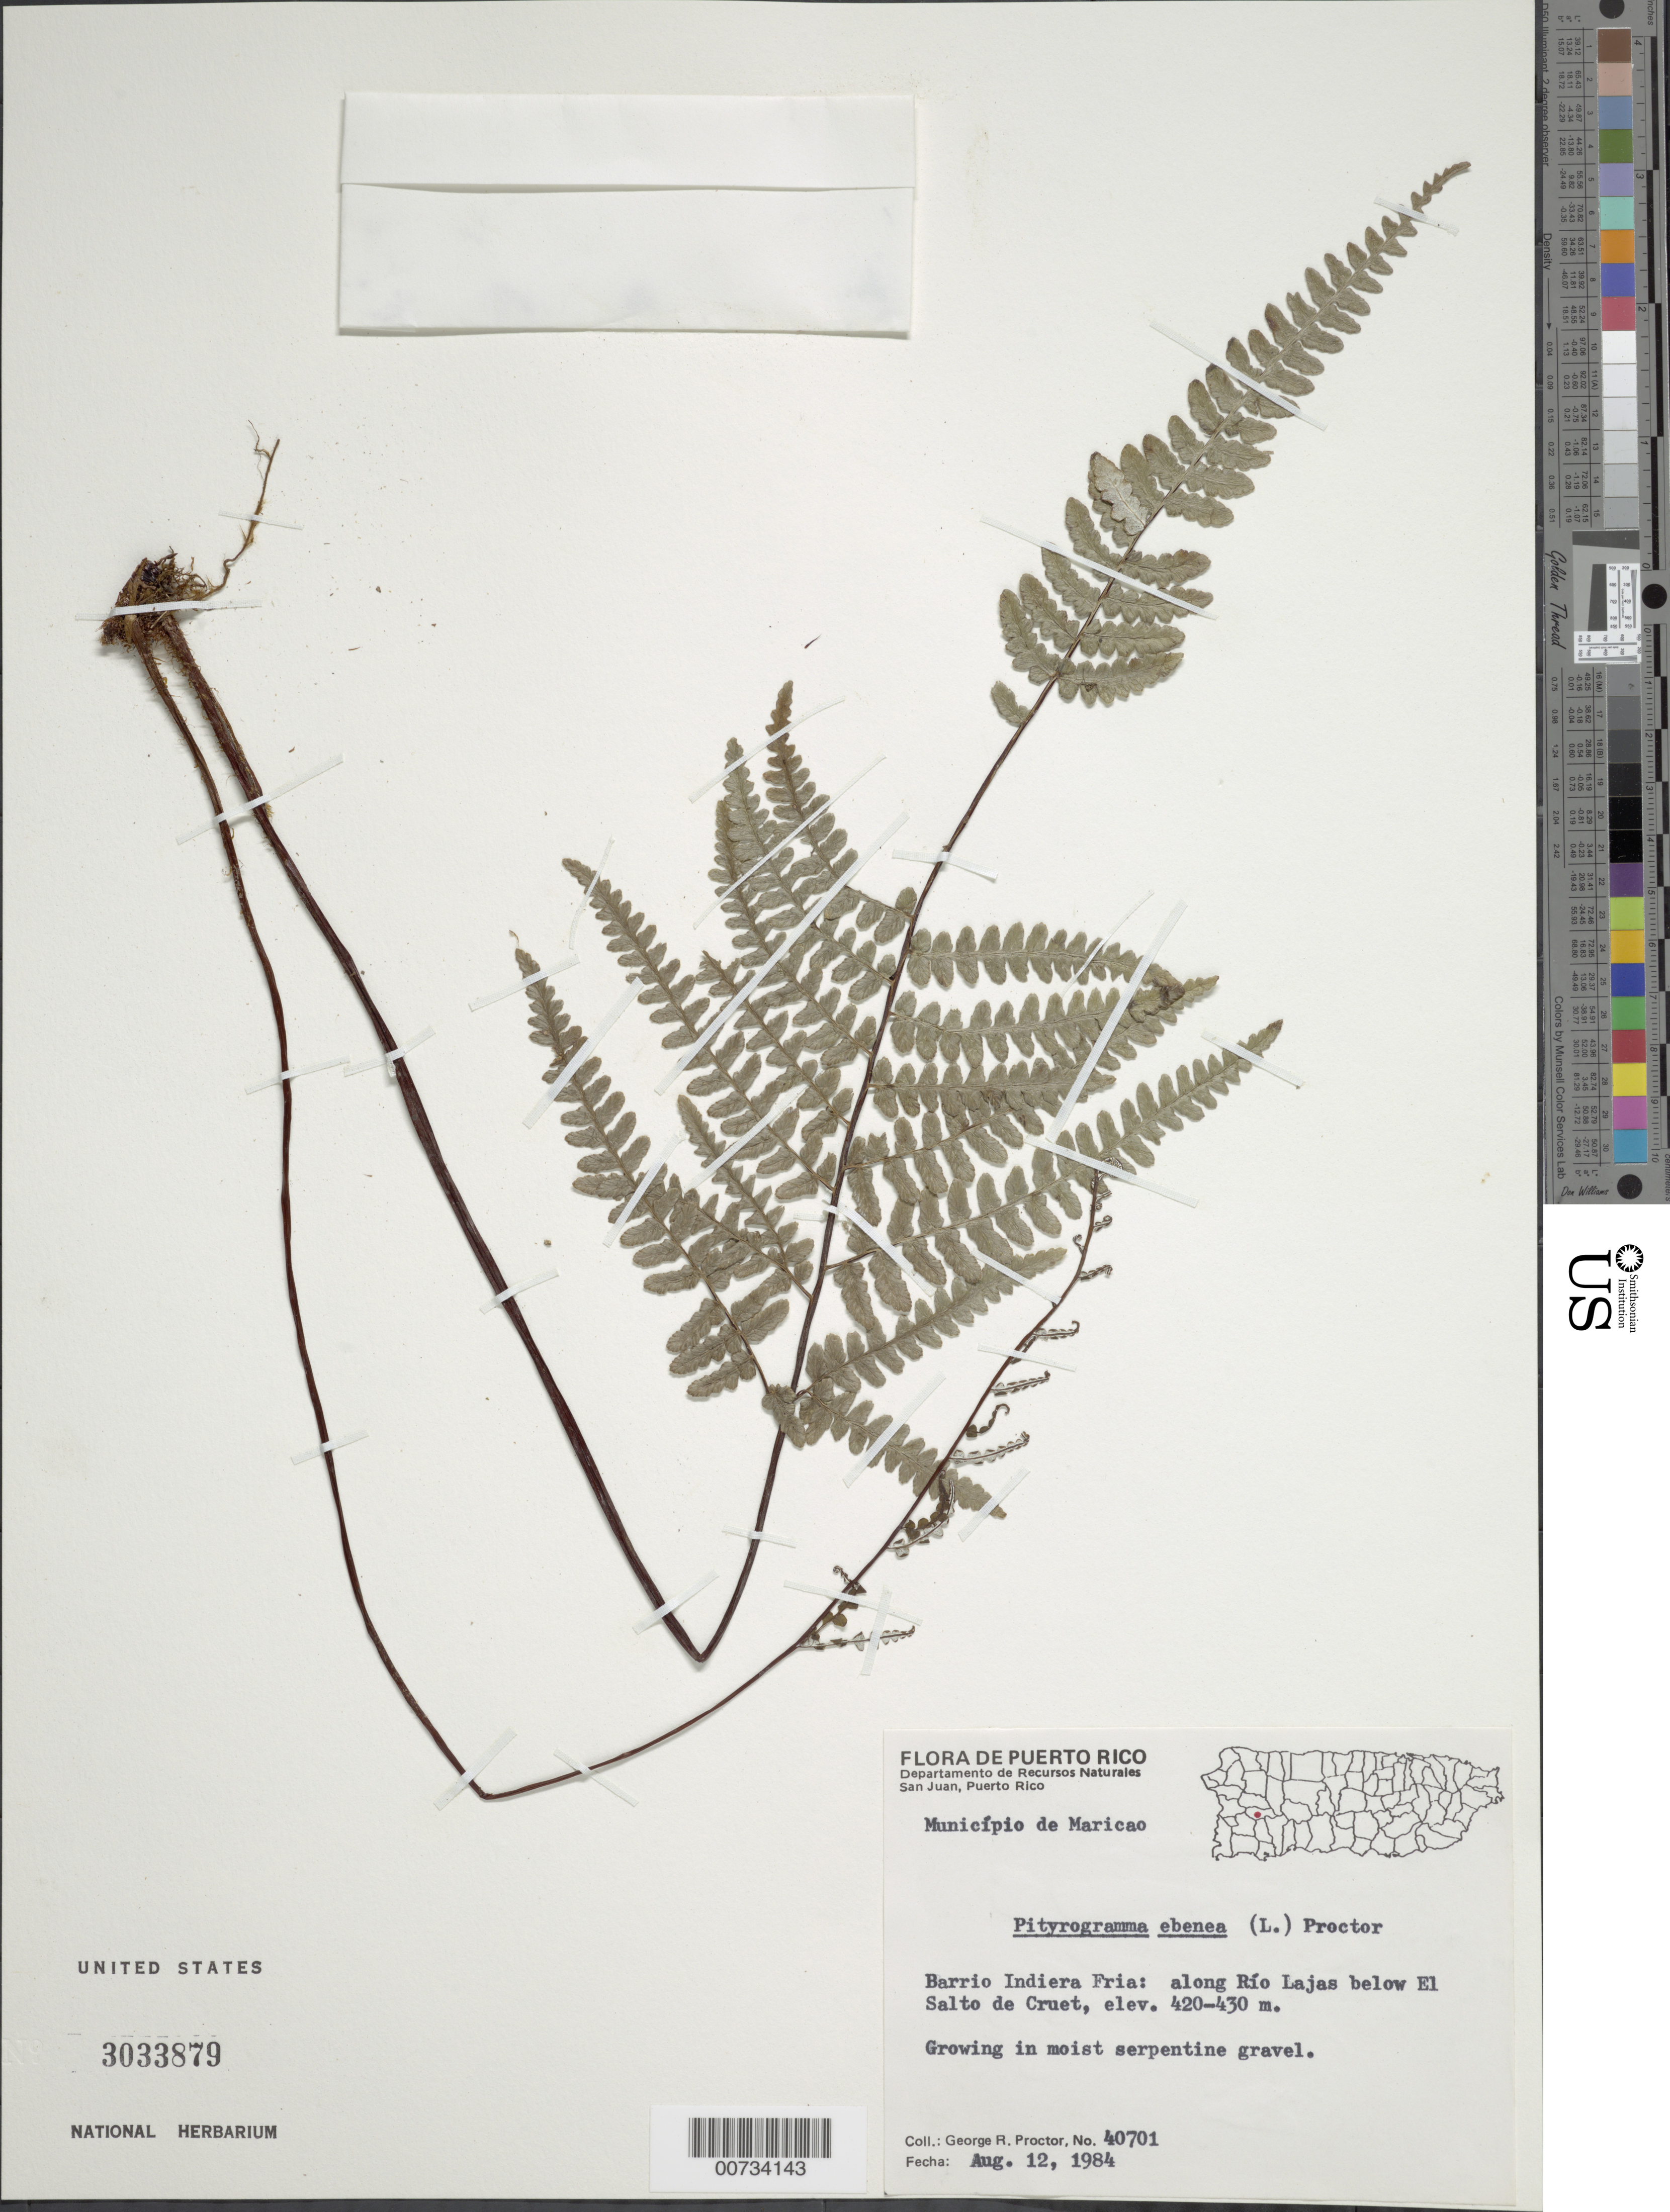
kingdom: Plantae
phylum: Tracheophyta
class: Polypodiopsida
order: Polypodiales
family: Pteridaceae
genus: Pityrogramma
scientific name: Pityrogramma ebenea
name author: (L.) Proctor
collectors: G. R. Proctor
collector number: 40701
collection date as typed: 12 Aug 1984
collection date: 1984-08-12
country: Puerto Rico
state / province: Maricao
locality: Barrio Indiera Fria: along Río Lajas below El Salto de Cruet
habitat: Moist serpentine gravel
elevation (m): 420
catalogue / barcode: US 3033879